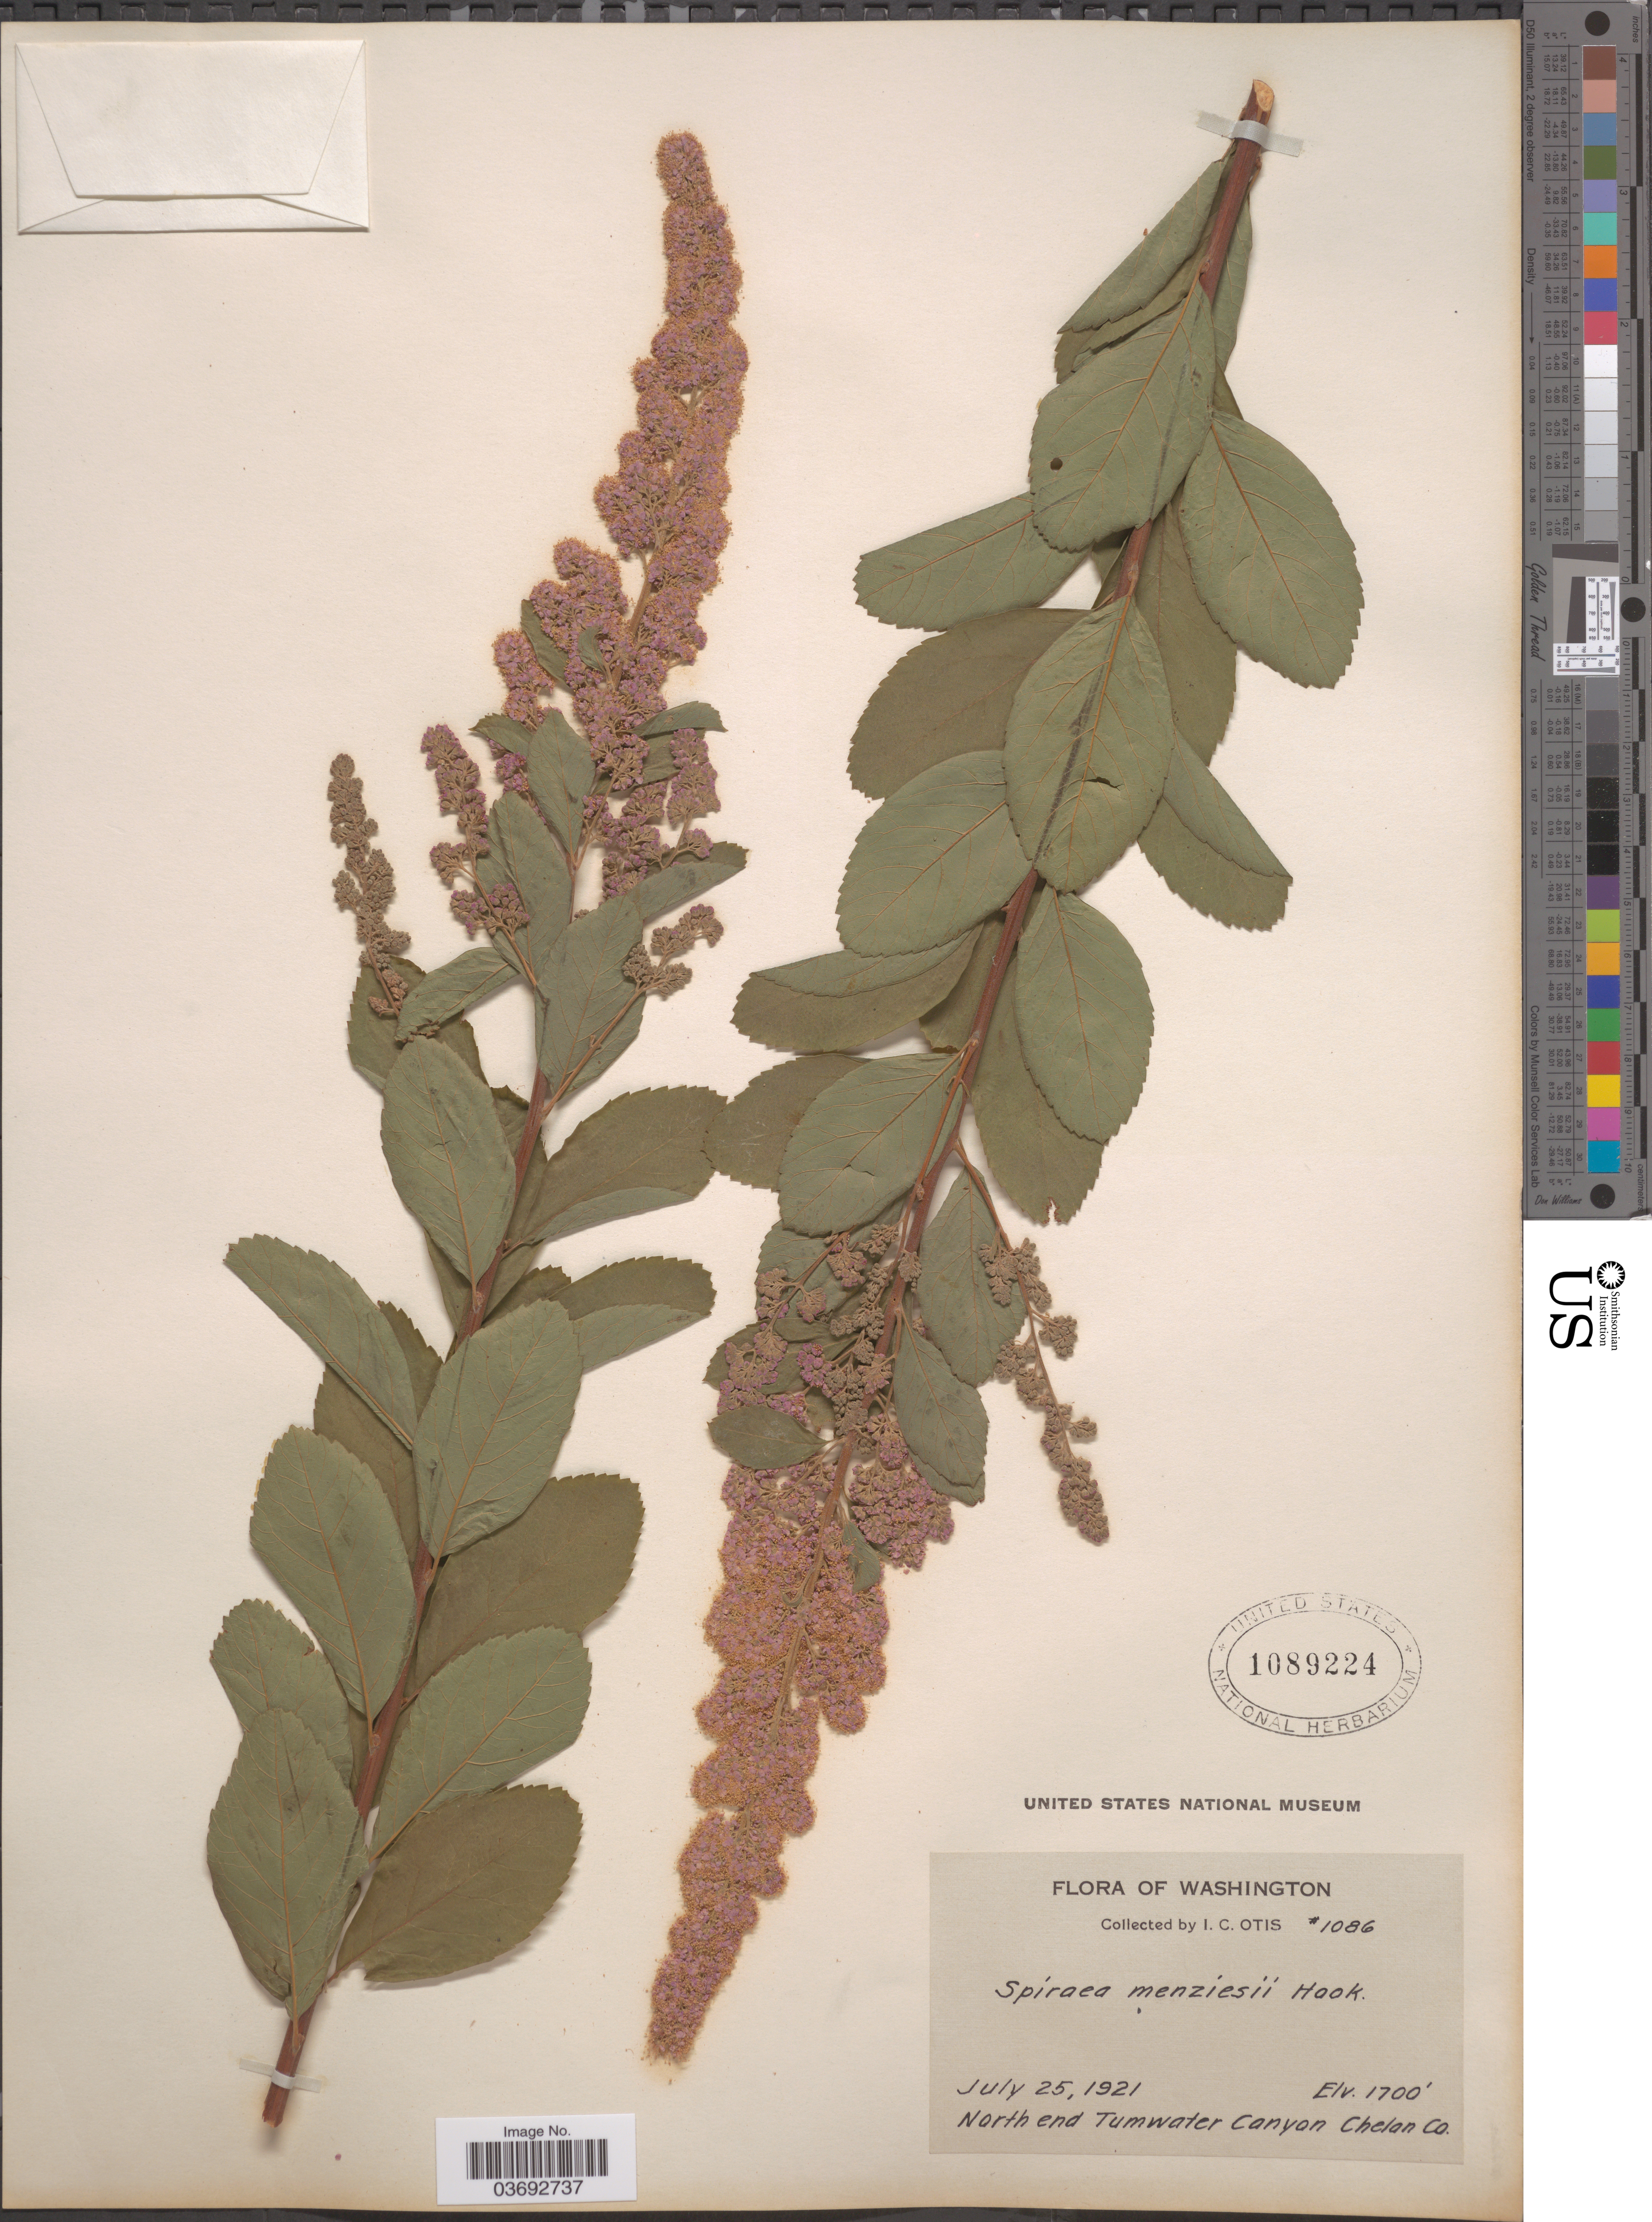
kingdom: Plantae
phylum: Tracheophyta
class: Magnoliopsida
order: Rosales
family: Rosaceae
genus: Spiraea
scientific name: Spiraea menziesii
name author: Hook.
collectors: I. C. Otis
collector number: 1086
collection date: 1921-07-25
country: United States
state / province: Washington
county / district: Chelan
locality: North end Tumwater Canyon Chelan Co.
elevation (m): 518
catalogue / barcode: US 1089224